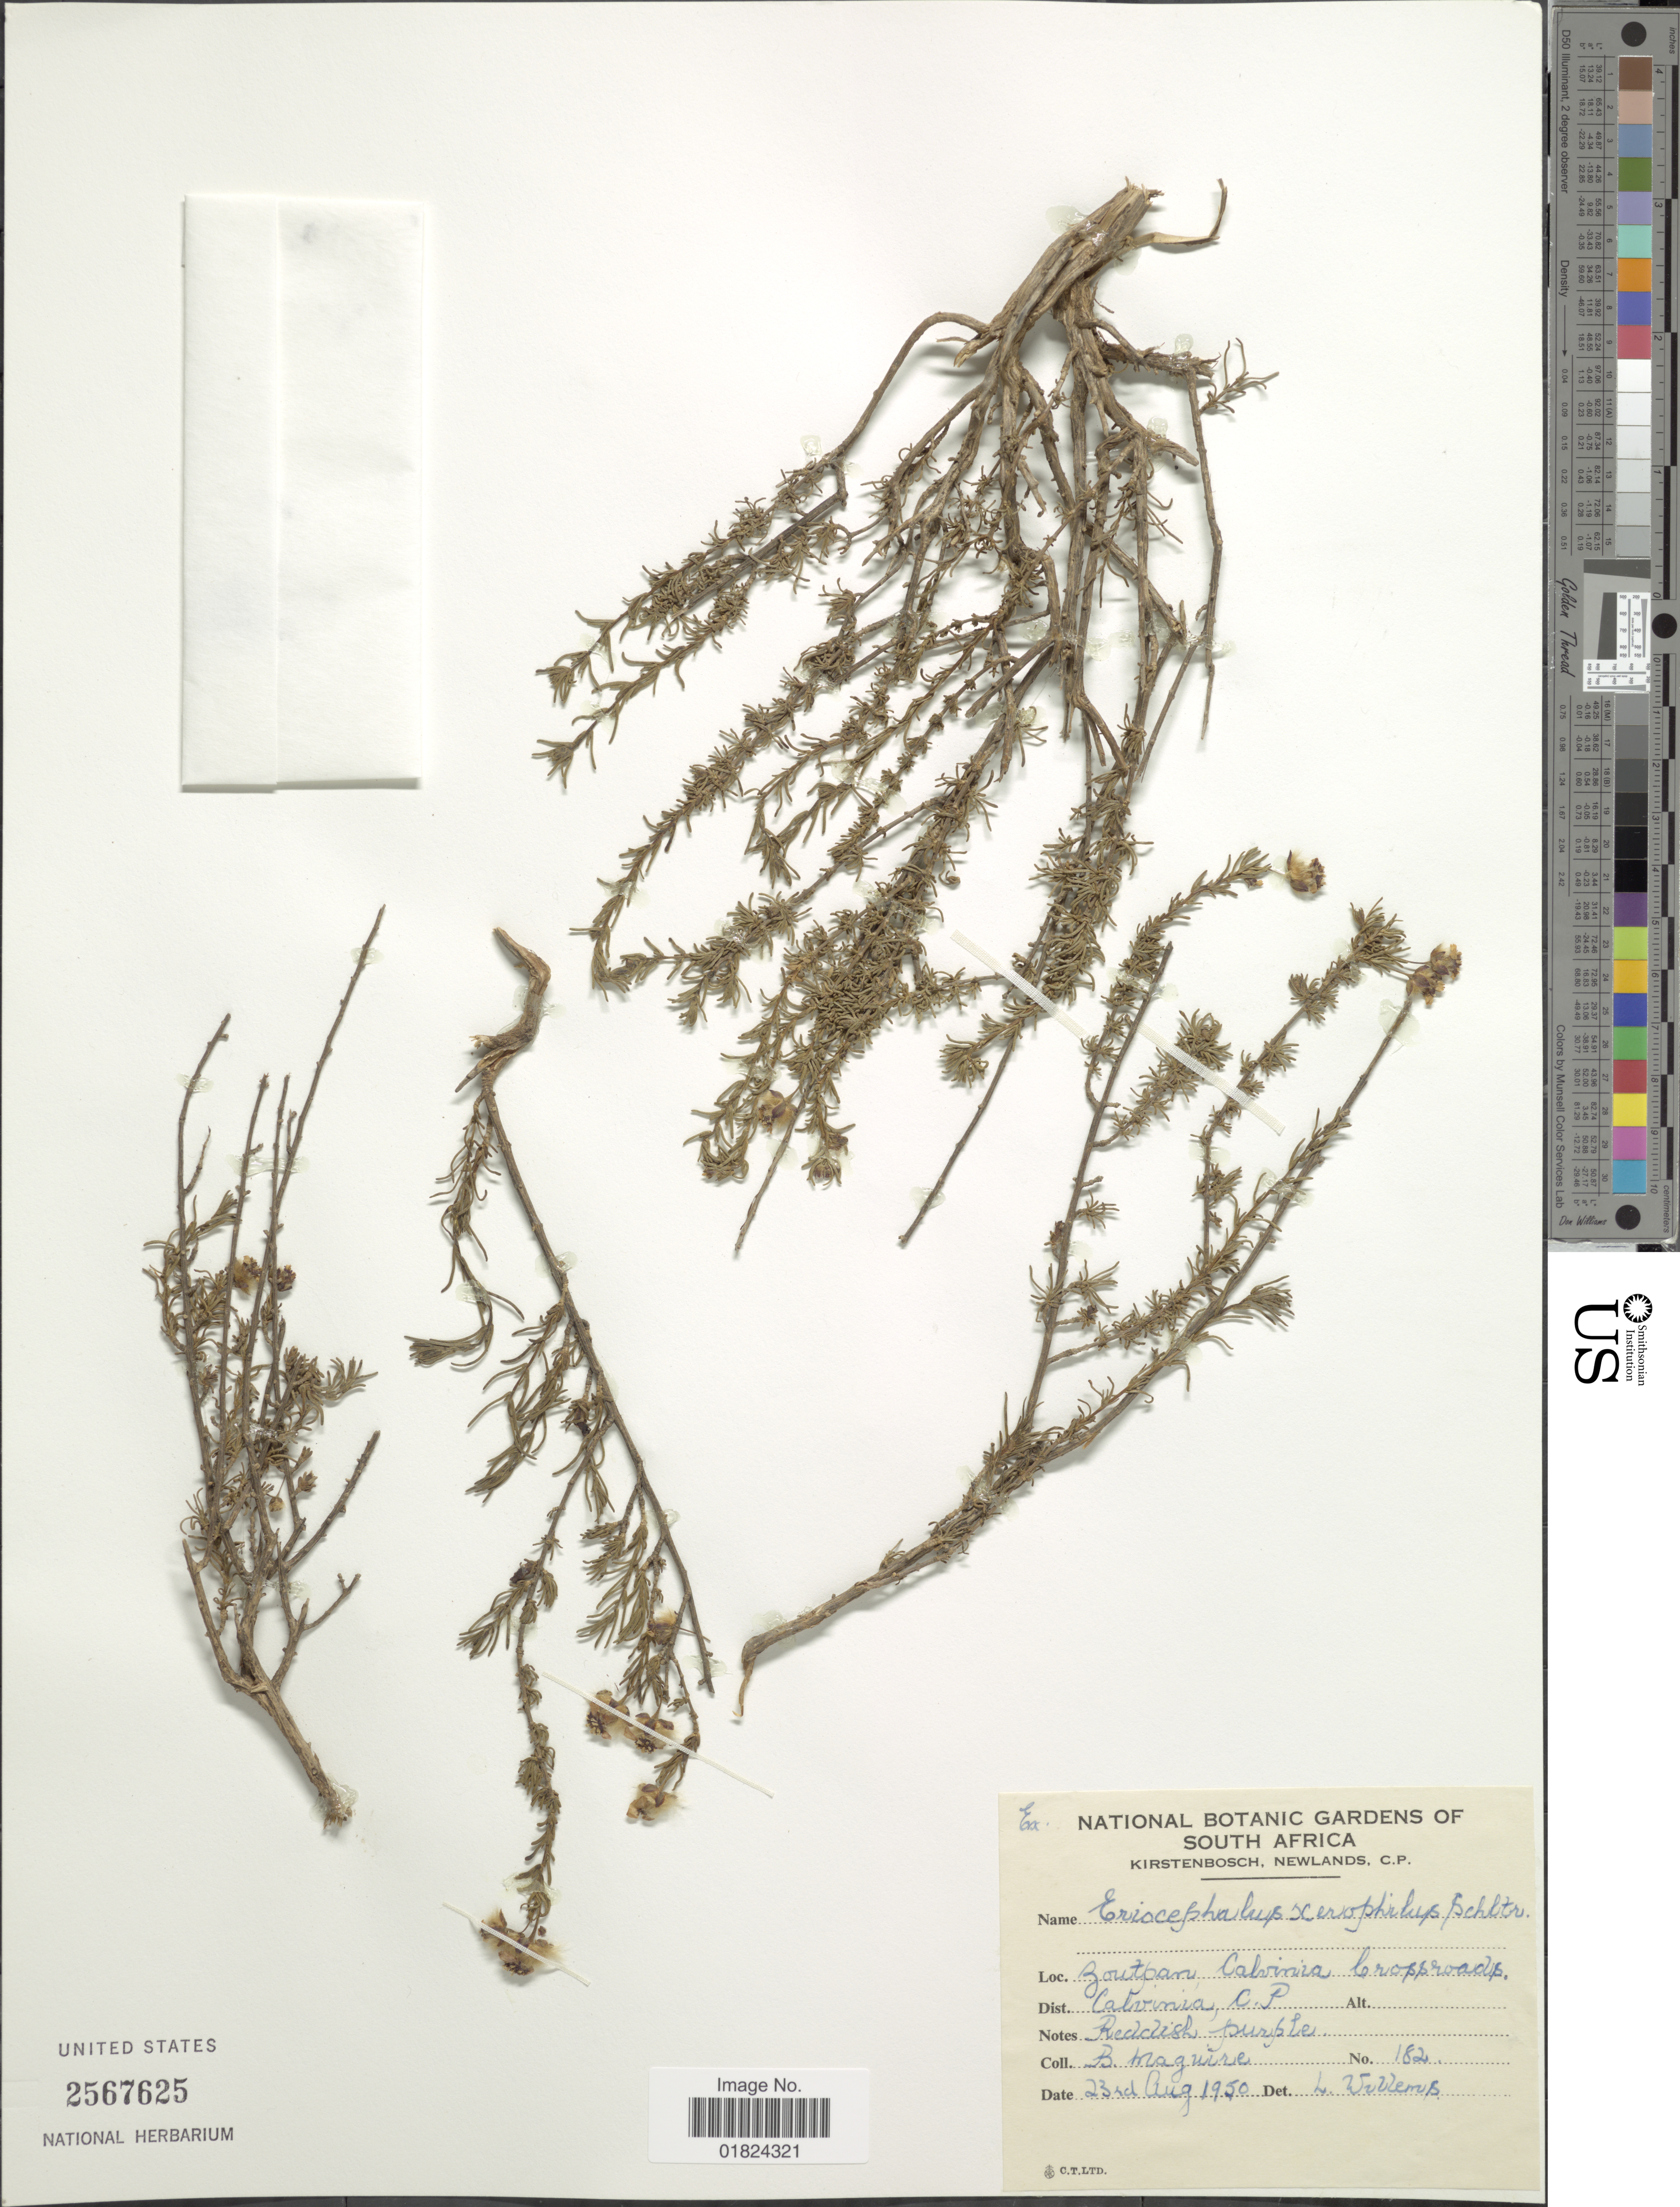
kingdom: Plantae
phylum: Tracheophyta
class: Magnoliopsida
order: Asterales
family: Asteraceae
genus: Eriocephalus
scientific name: Eriocephalus xerophilus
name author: Schltr.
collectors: B. Maguire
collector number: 182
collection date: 1950-08-23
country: South Africa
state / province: Northern Cape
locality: Zoutpan Calvinia Crossroads, Dist. Calvinia.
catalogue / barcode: US 2567625